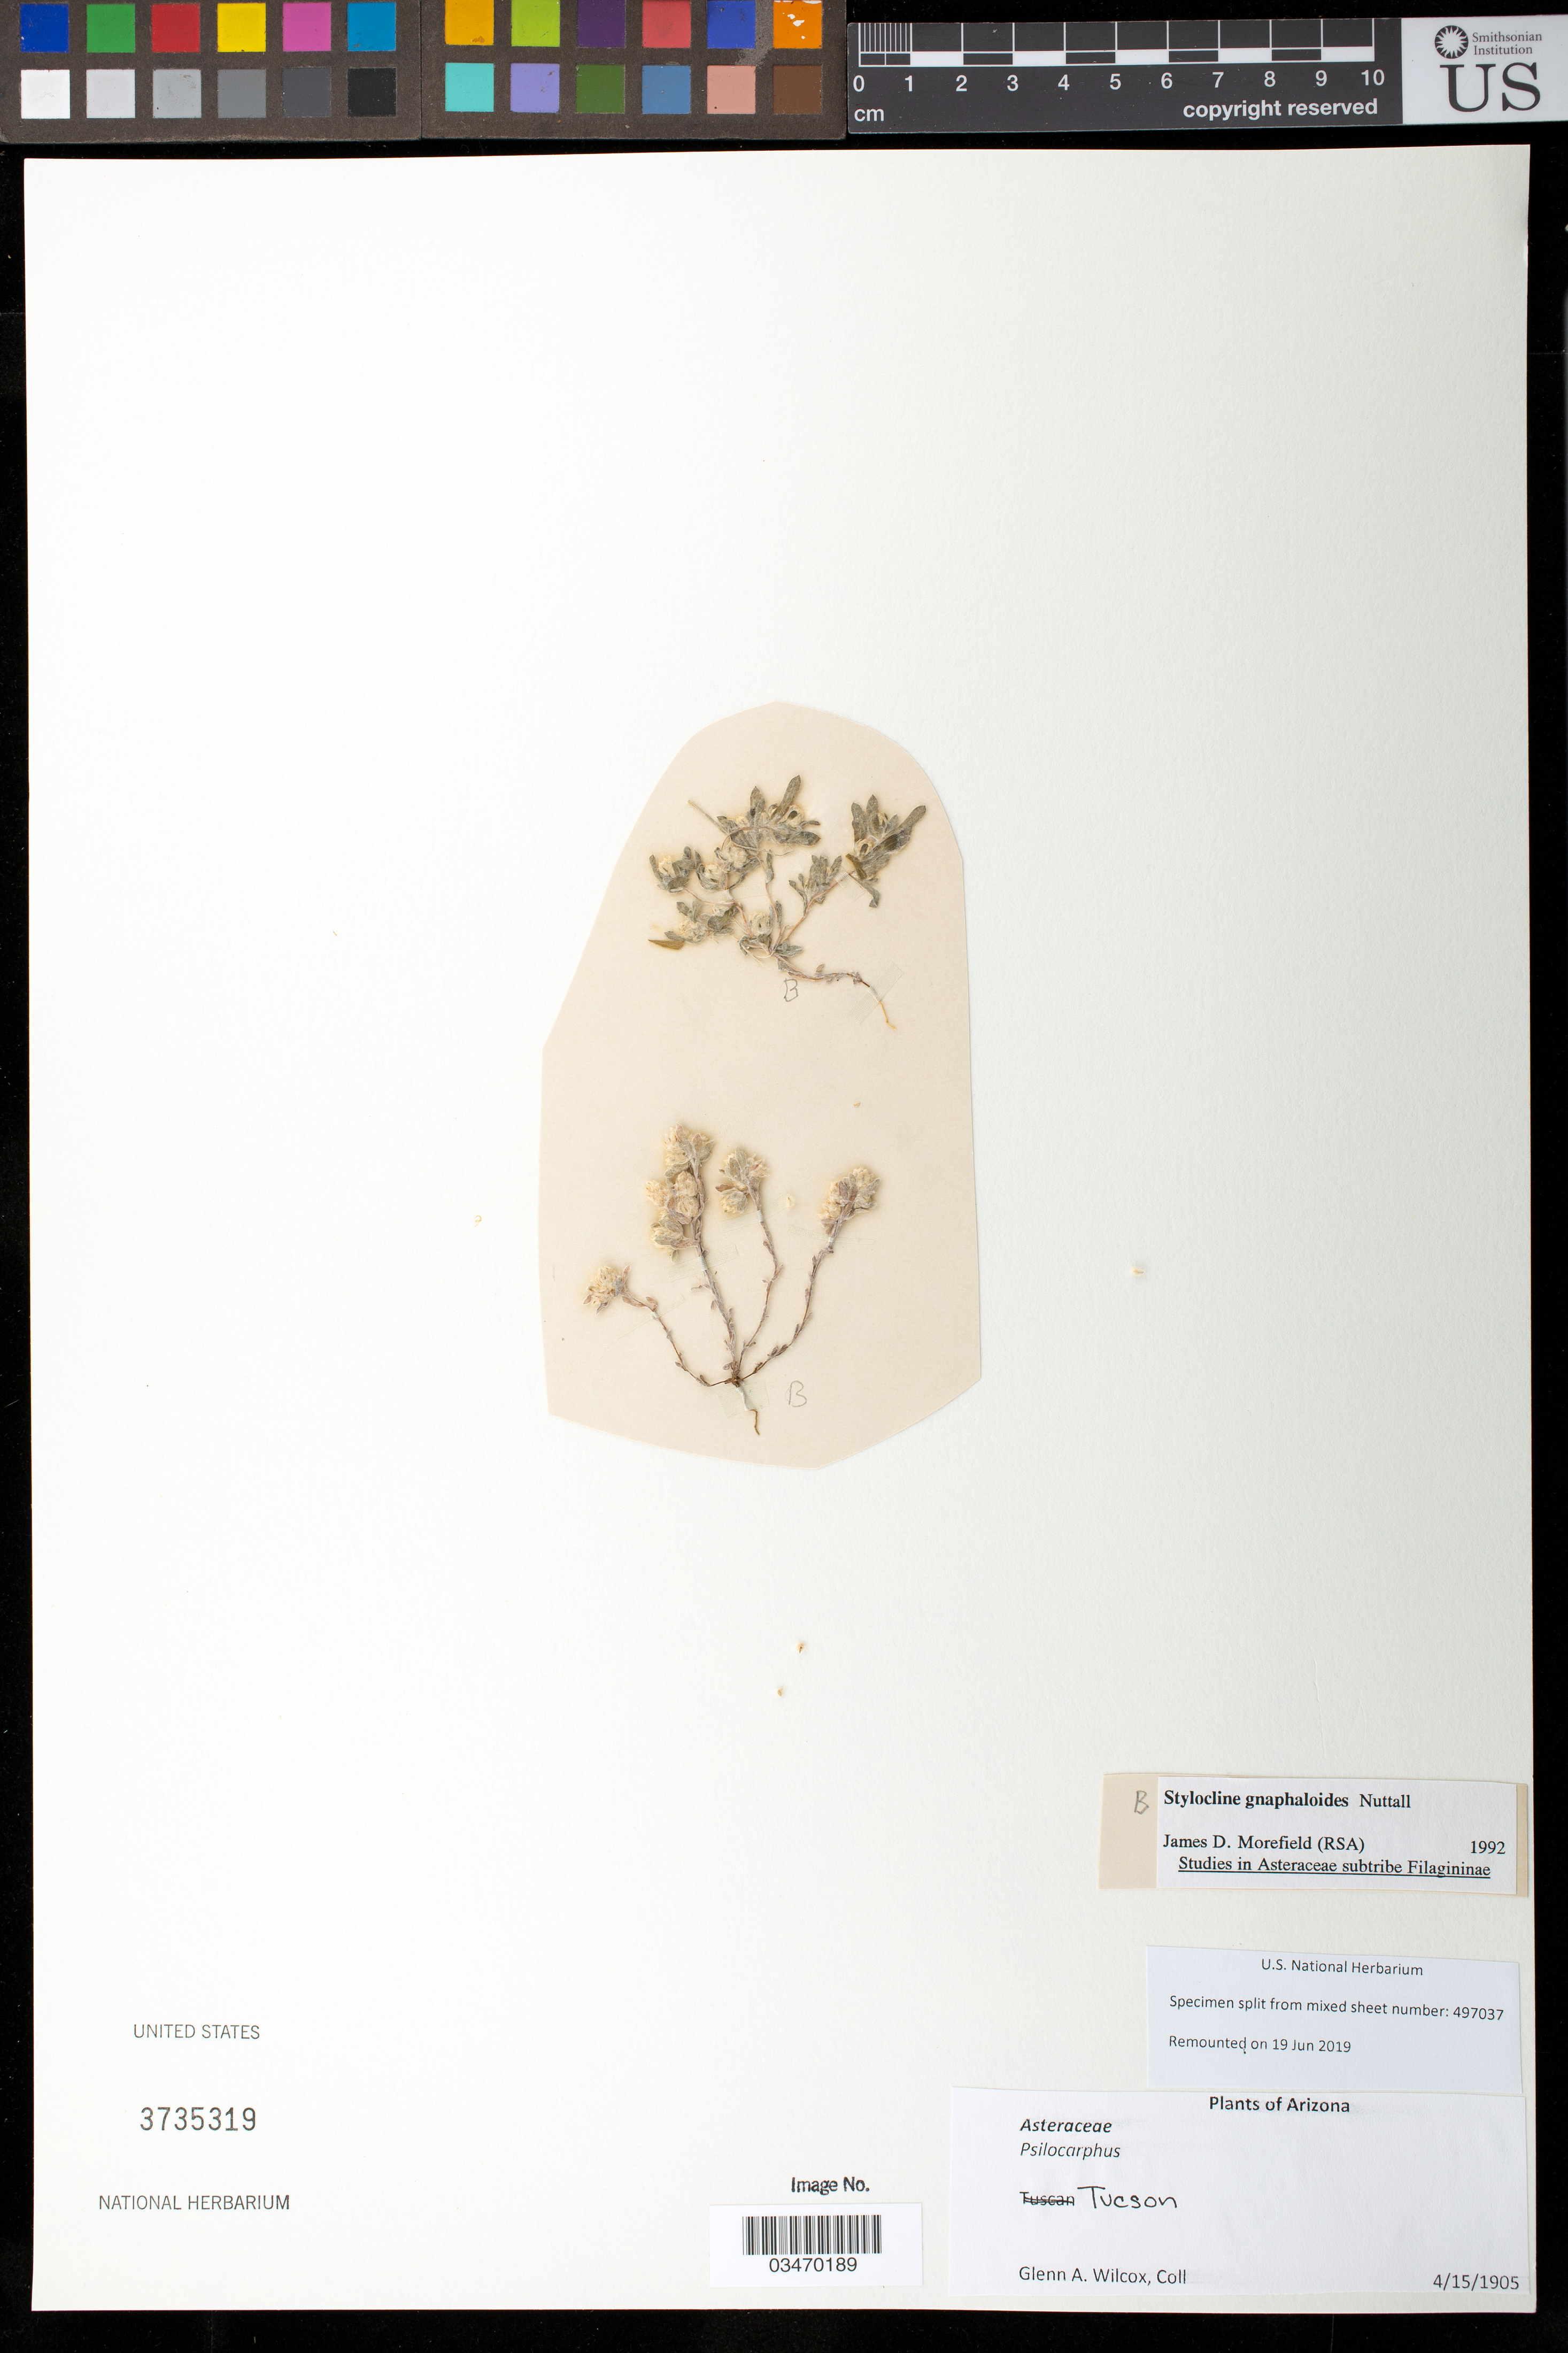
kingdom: Plantae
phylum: Tracheophyta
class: Magnoliopsida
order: Asterales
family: Asteraceae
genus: Stylocline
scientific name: Stylocline gnaphalioides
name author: Nutt.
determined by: Morefield, James D., (RSA), Rancho Santa Ana Botanic Garden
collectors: Mrs. G. Wilcox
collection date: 1905-04-15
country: United States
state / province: Arizona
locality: Tucson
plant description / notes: Mixed sheet split from this sheet 497037. Remounted on 19 Jun 2019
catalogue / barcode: US 3735319